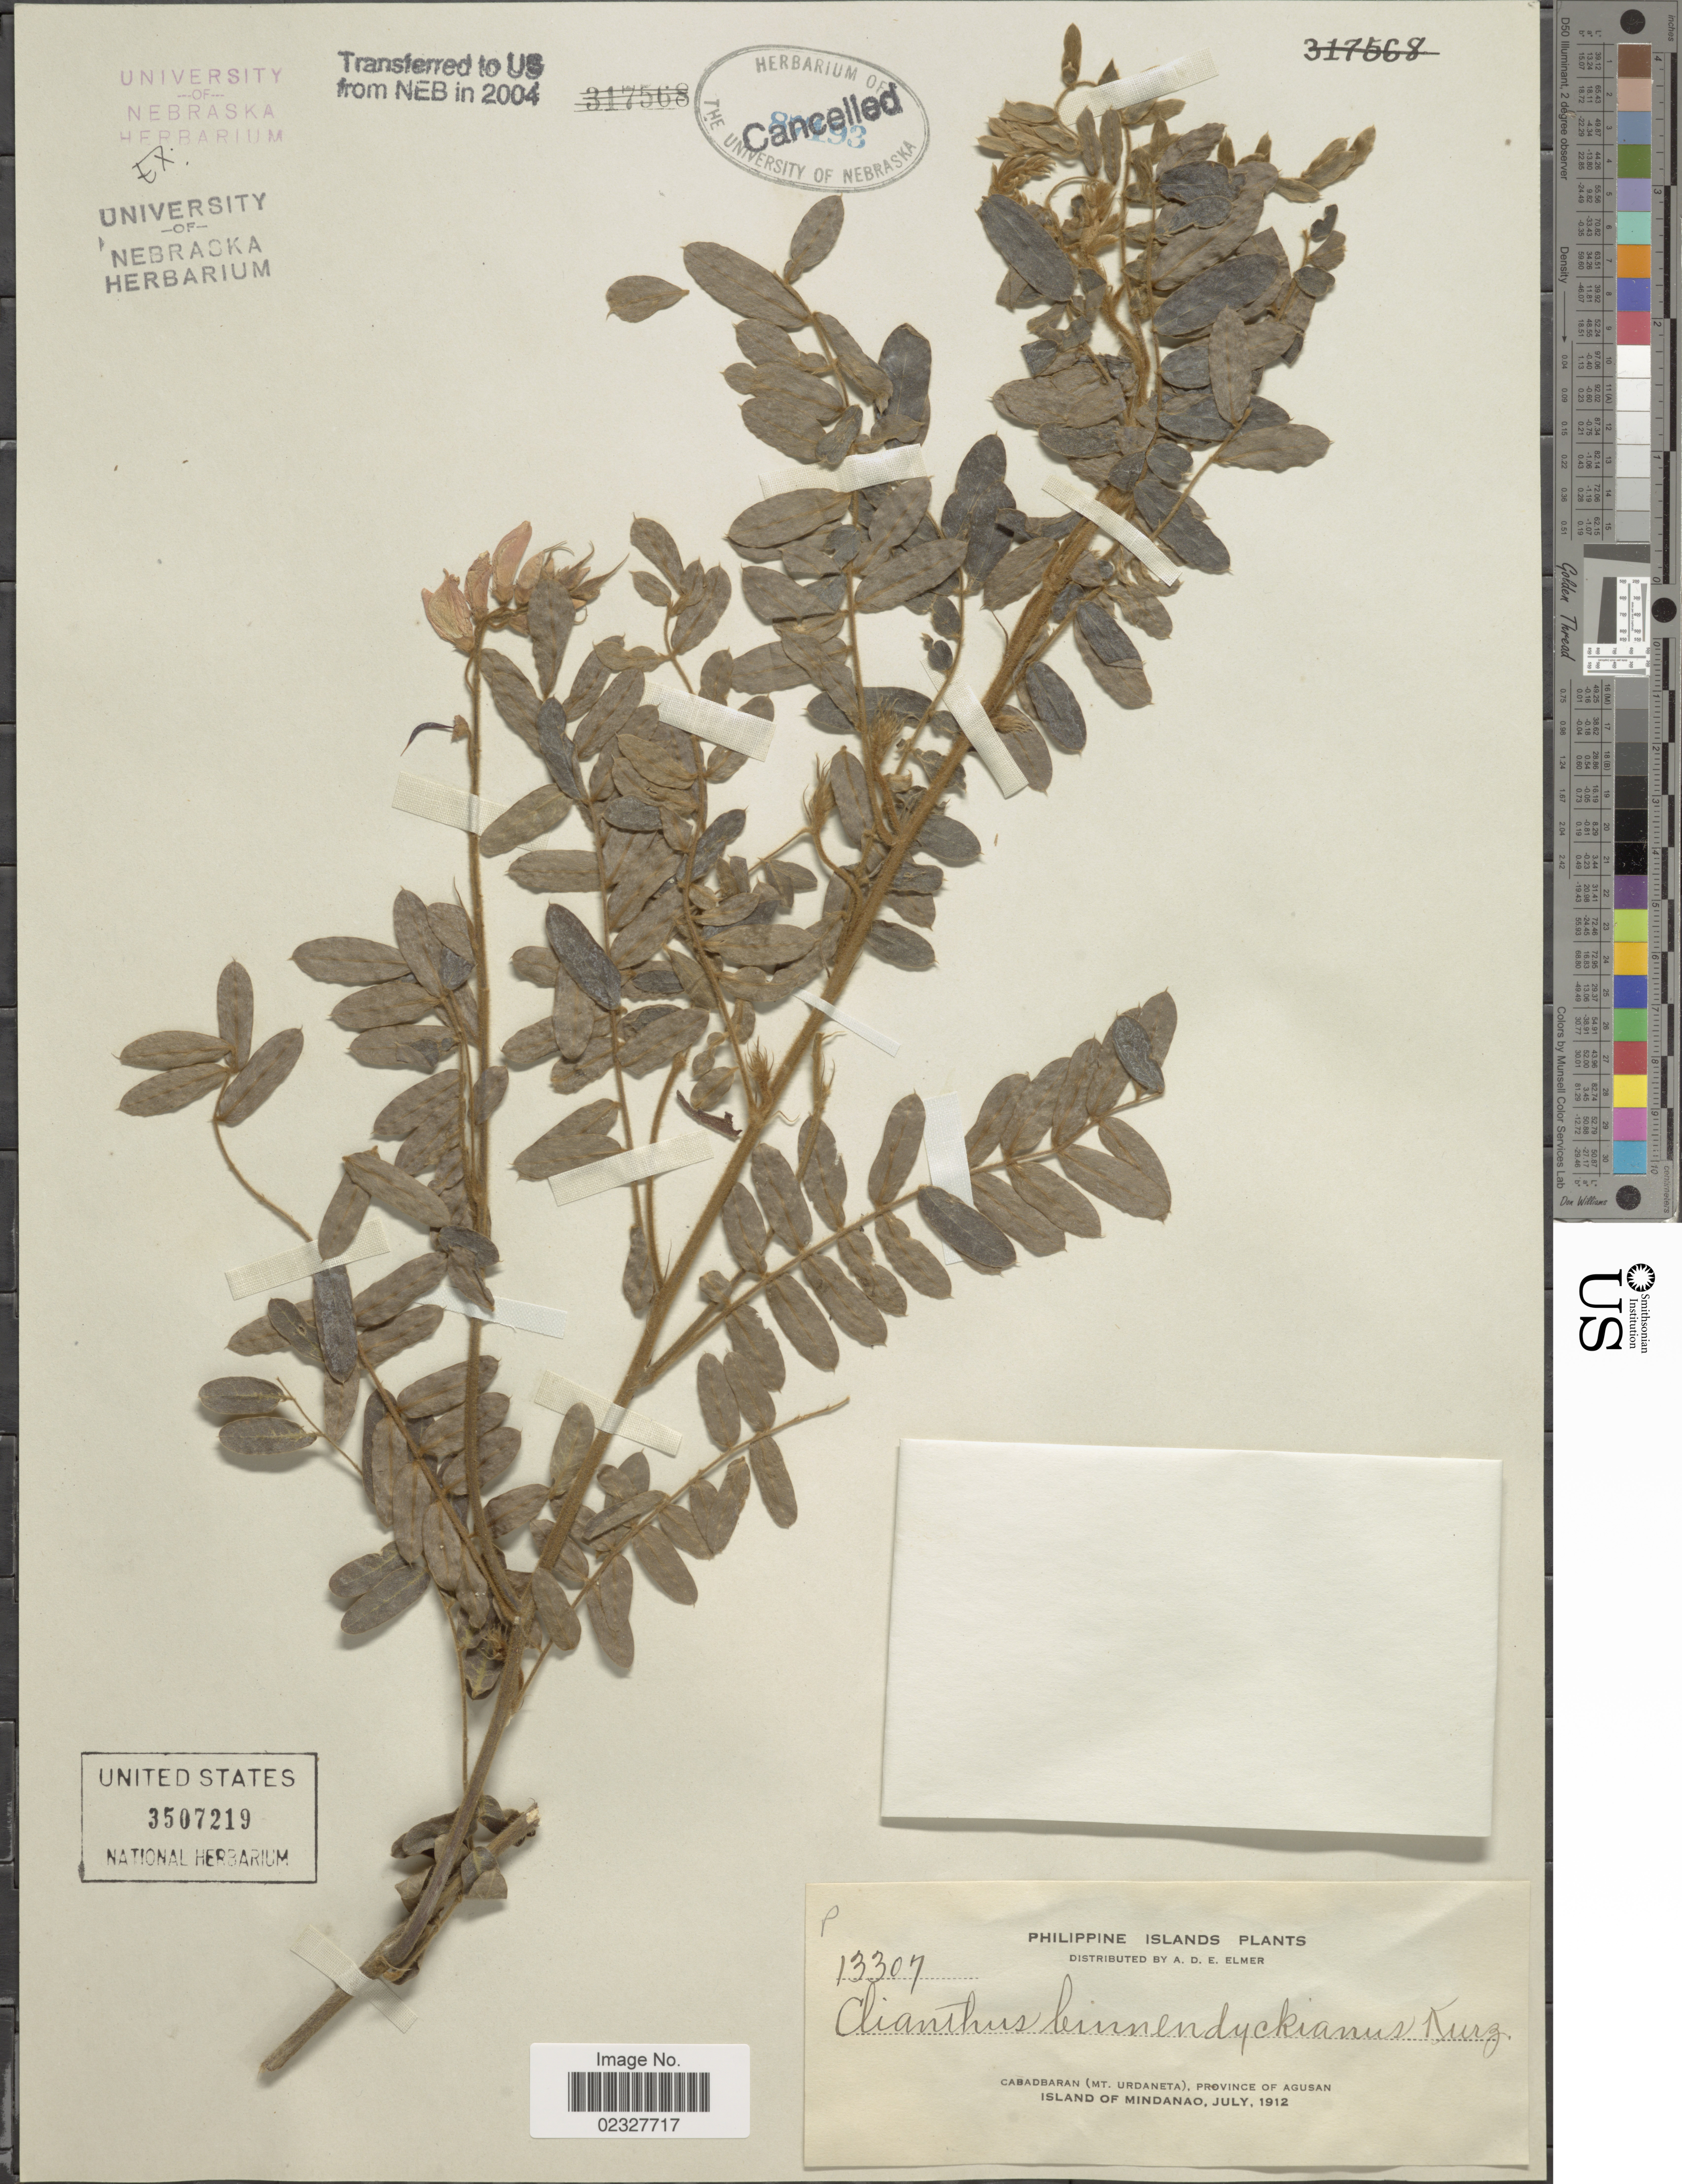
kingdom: Plantae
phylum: Tracheophyta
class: Magnoliopsida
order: Fabales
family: Fabaceae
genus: Clianthus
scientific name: Clianthus binnendyckianus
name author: Kurz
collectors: A. D. E. Elmer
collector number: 13307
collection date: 1912-07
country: Philippines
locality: Cabadbaran (Mt. Urdaneta) province of Agusan.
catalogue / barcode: US 3507219